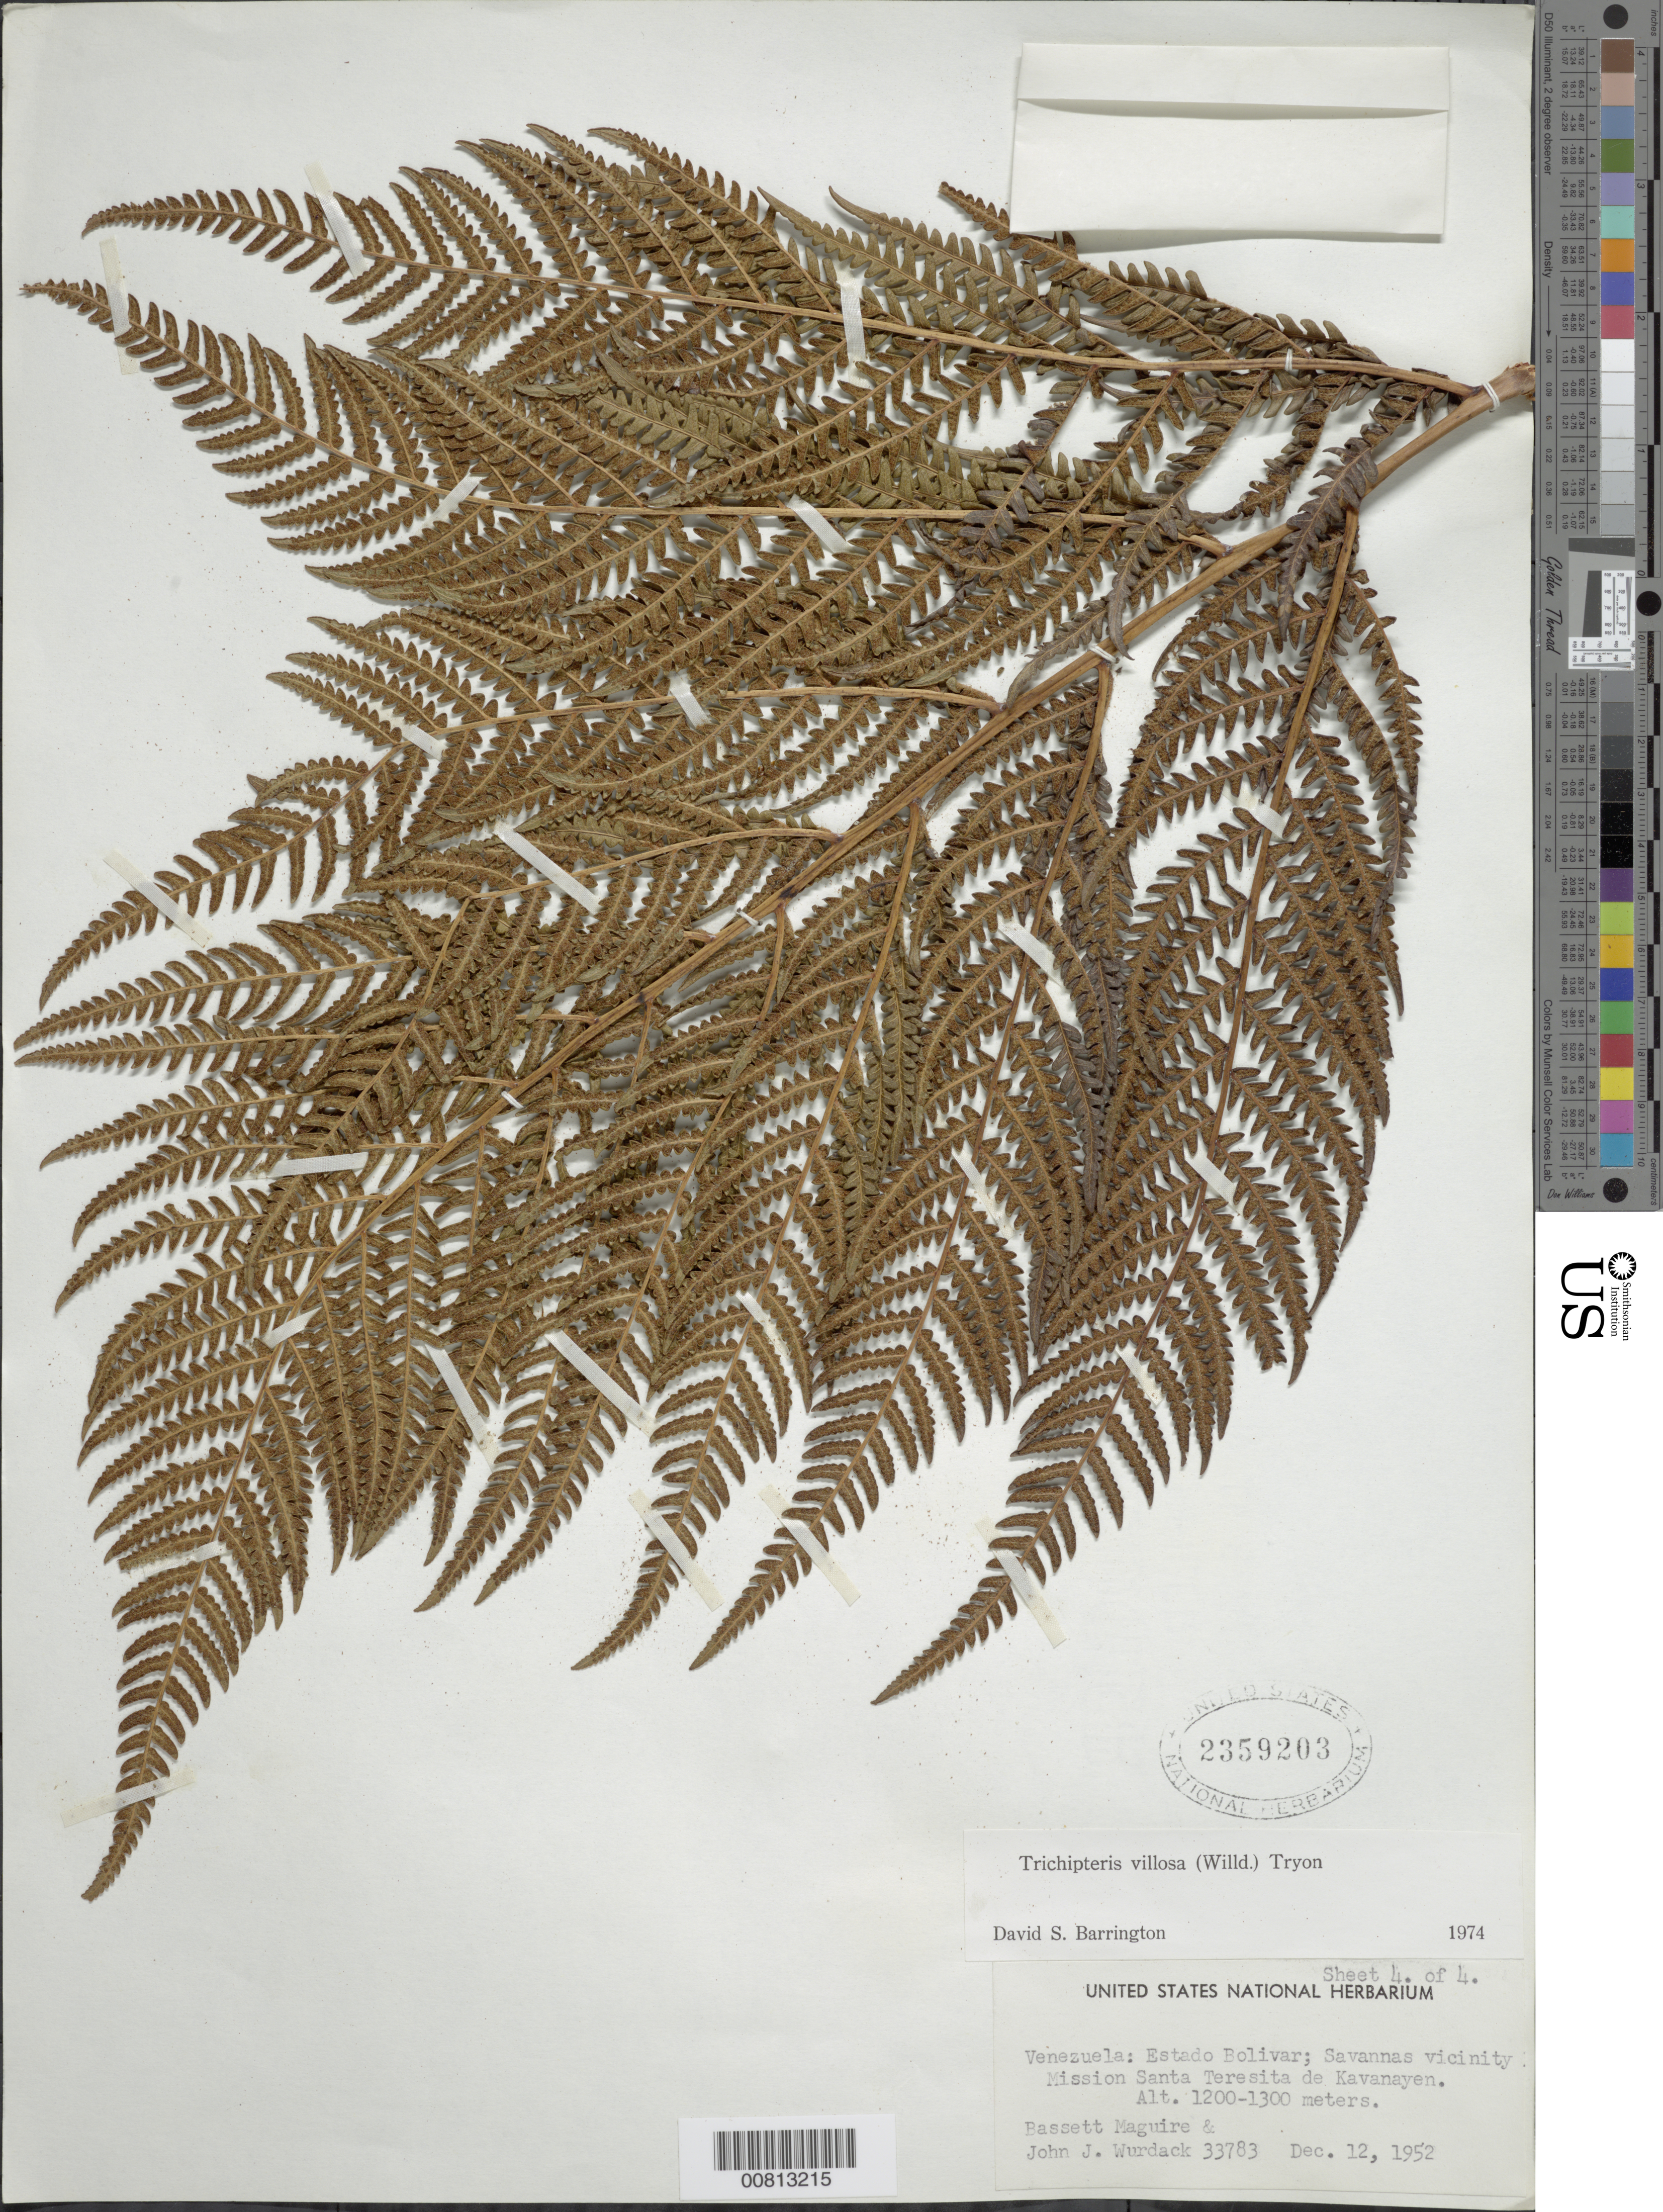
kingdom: Plantae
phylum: Tracheophyta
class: Polypodiopsida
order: Cyatheales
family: Cyatheaceae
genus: Cyathea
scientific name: Cyathea villosa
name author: Humb. & Bonpl. ex Willd.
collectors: B. Maguire & J. J. Wurdack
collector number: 33783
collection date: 1952-12-12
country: Venezuela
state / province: Bolivar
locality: Savannas vicinity Mission Santa Teresita de Kavanayen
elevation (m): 1200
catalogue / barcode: US 2359203